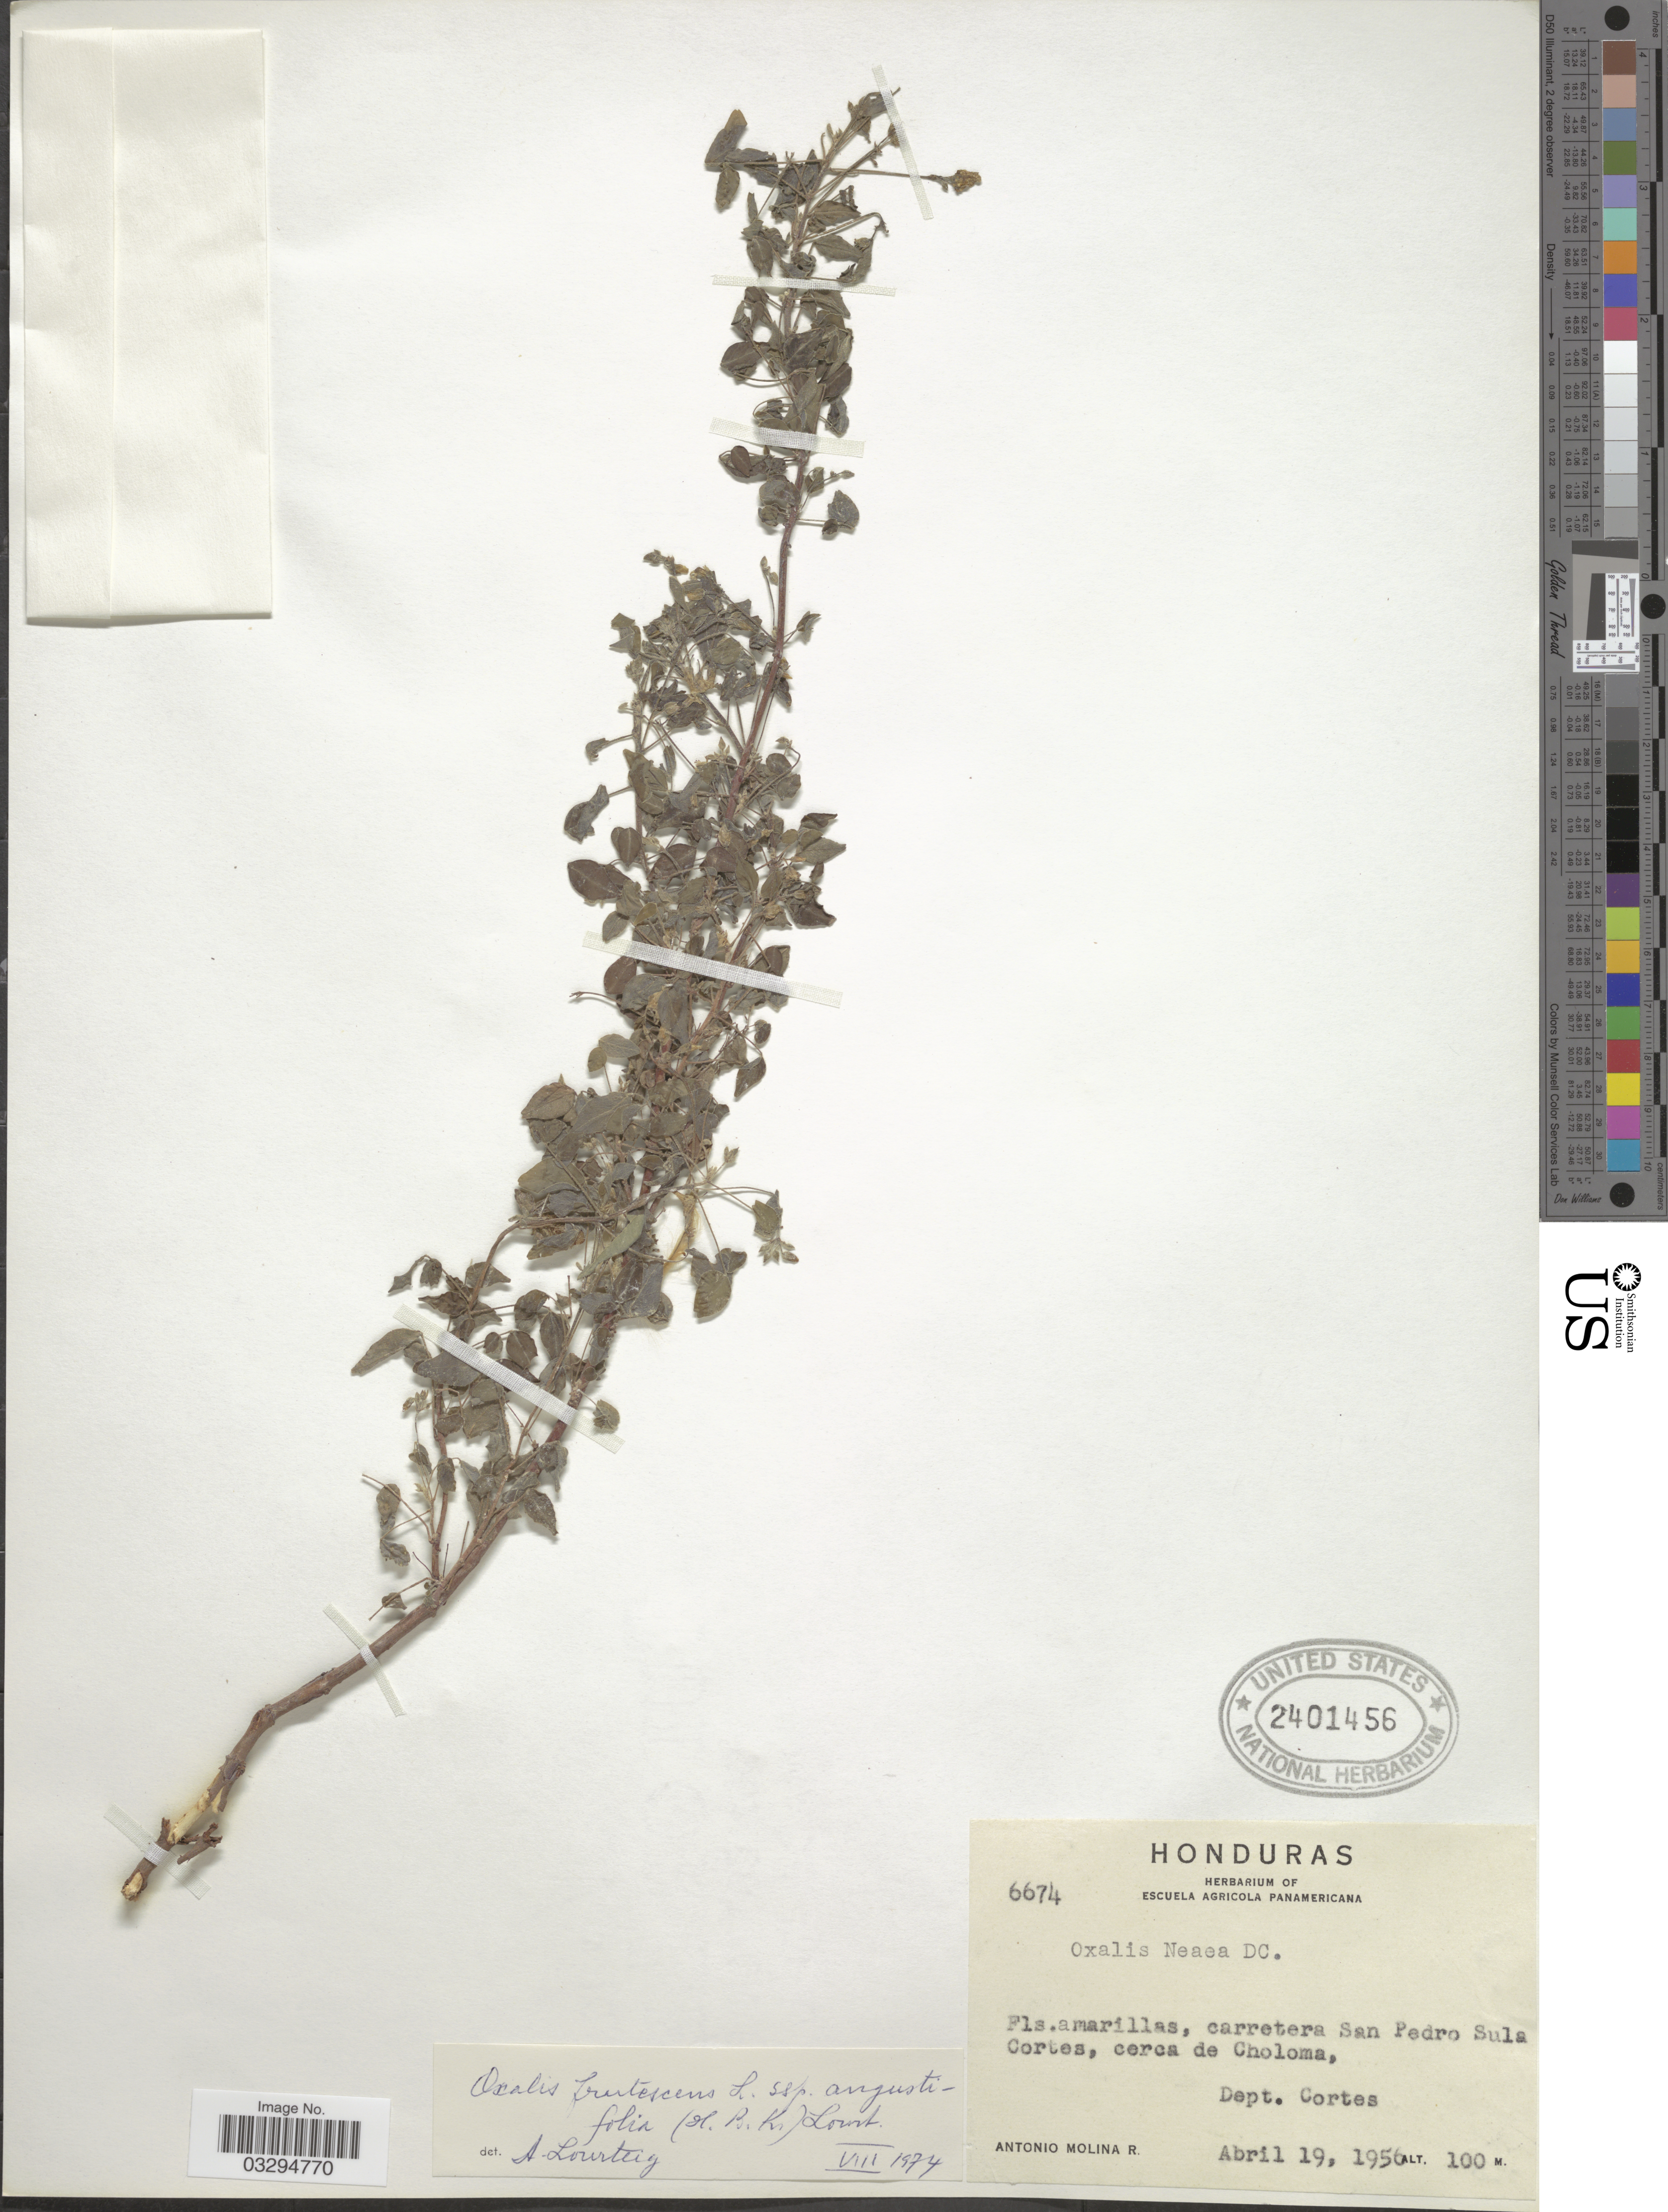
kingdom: Plantae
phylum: Tracheophyta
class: Magnoliopsida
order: Oxalidales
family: Oxalidaceae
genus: Oxalis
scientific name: Oxalis frutescens subsp. angustifolia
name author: (Kunth) Lourteig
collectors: A. Molina R.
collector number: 6674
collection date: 1956-04-19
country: Honduras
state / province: Cortés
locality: Carretera San Pedro Sula Cortes, cerca de Choloma, Dept. Cortes.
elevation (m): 100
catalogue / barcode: US 2401456